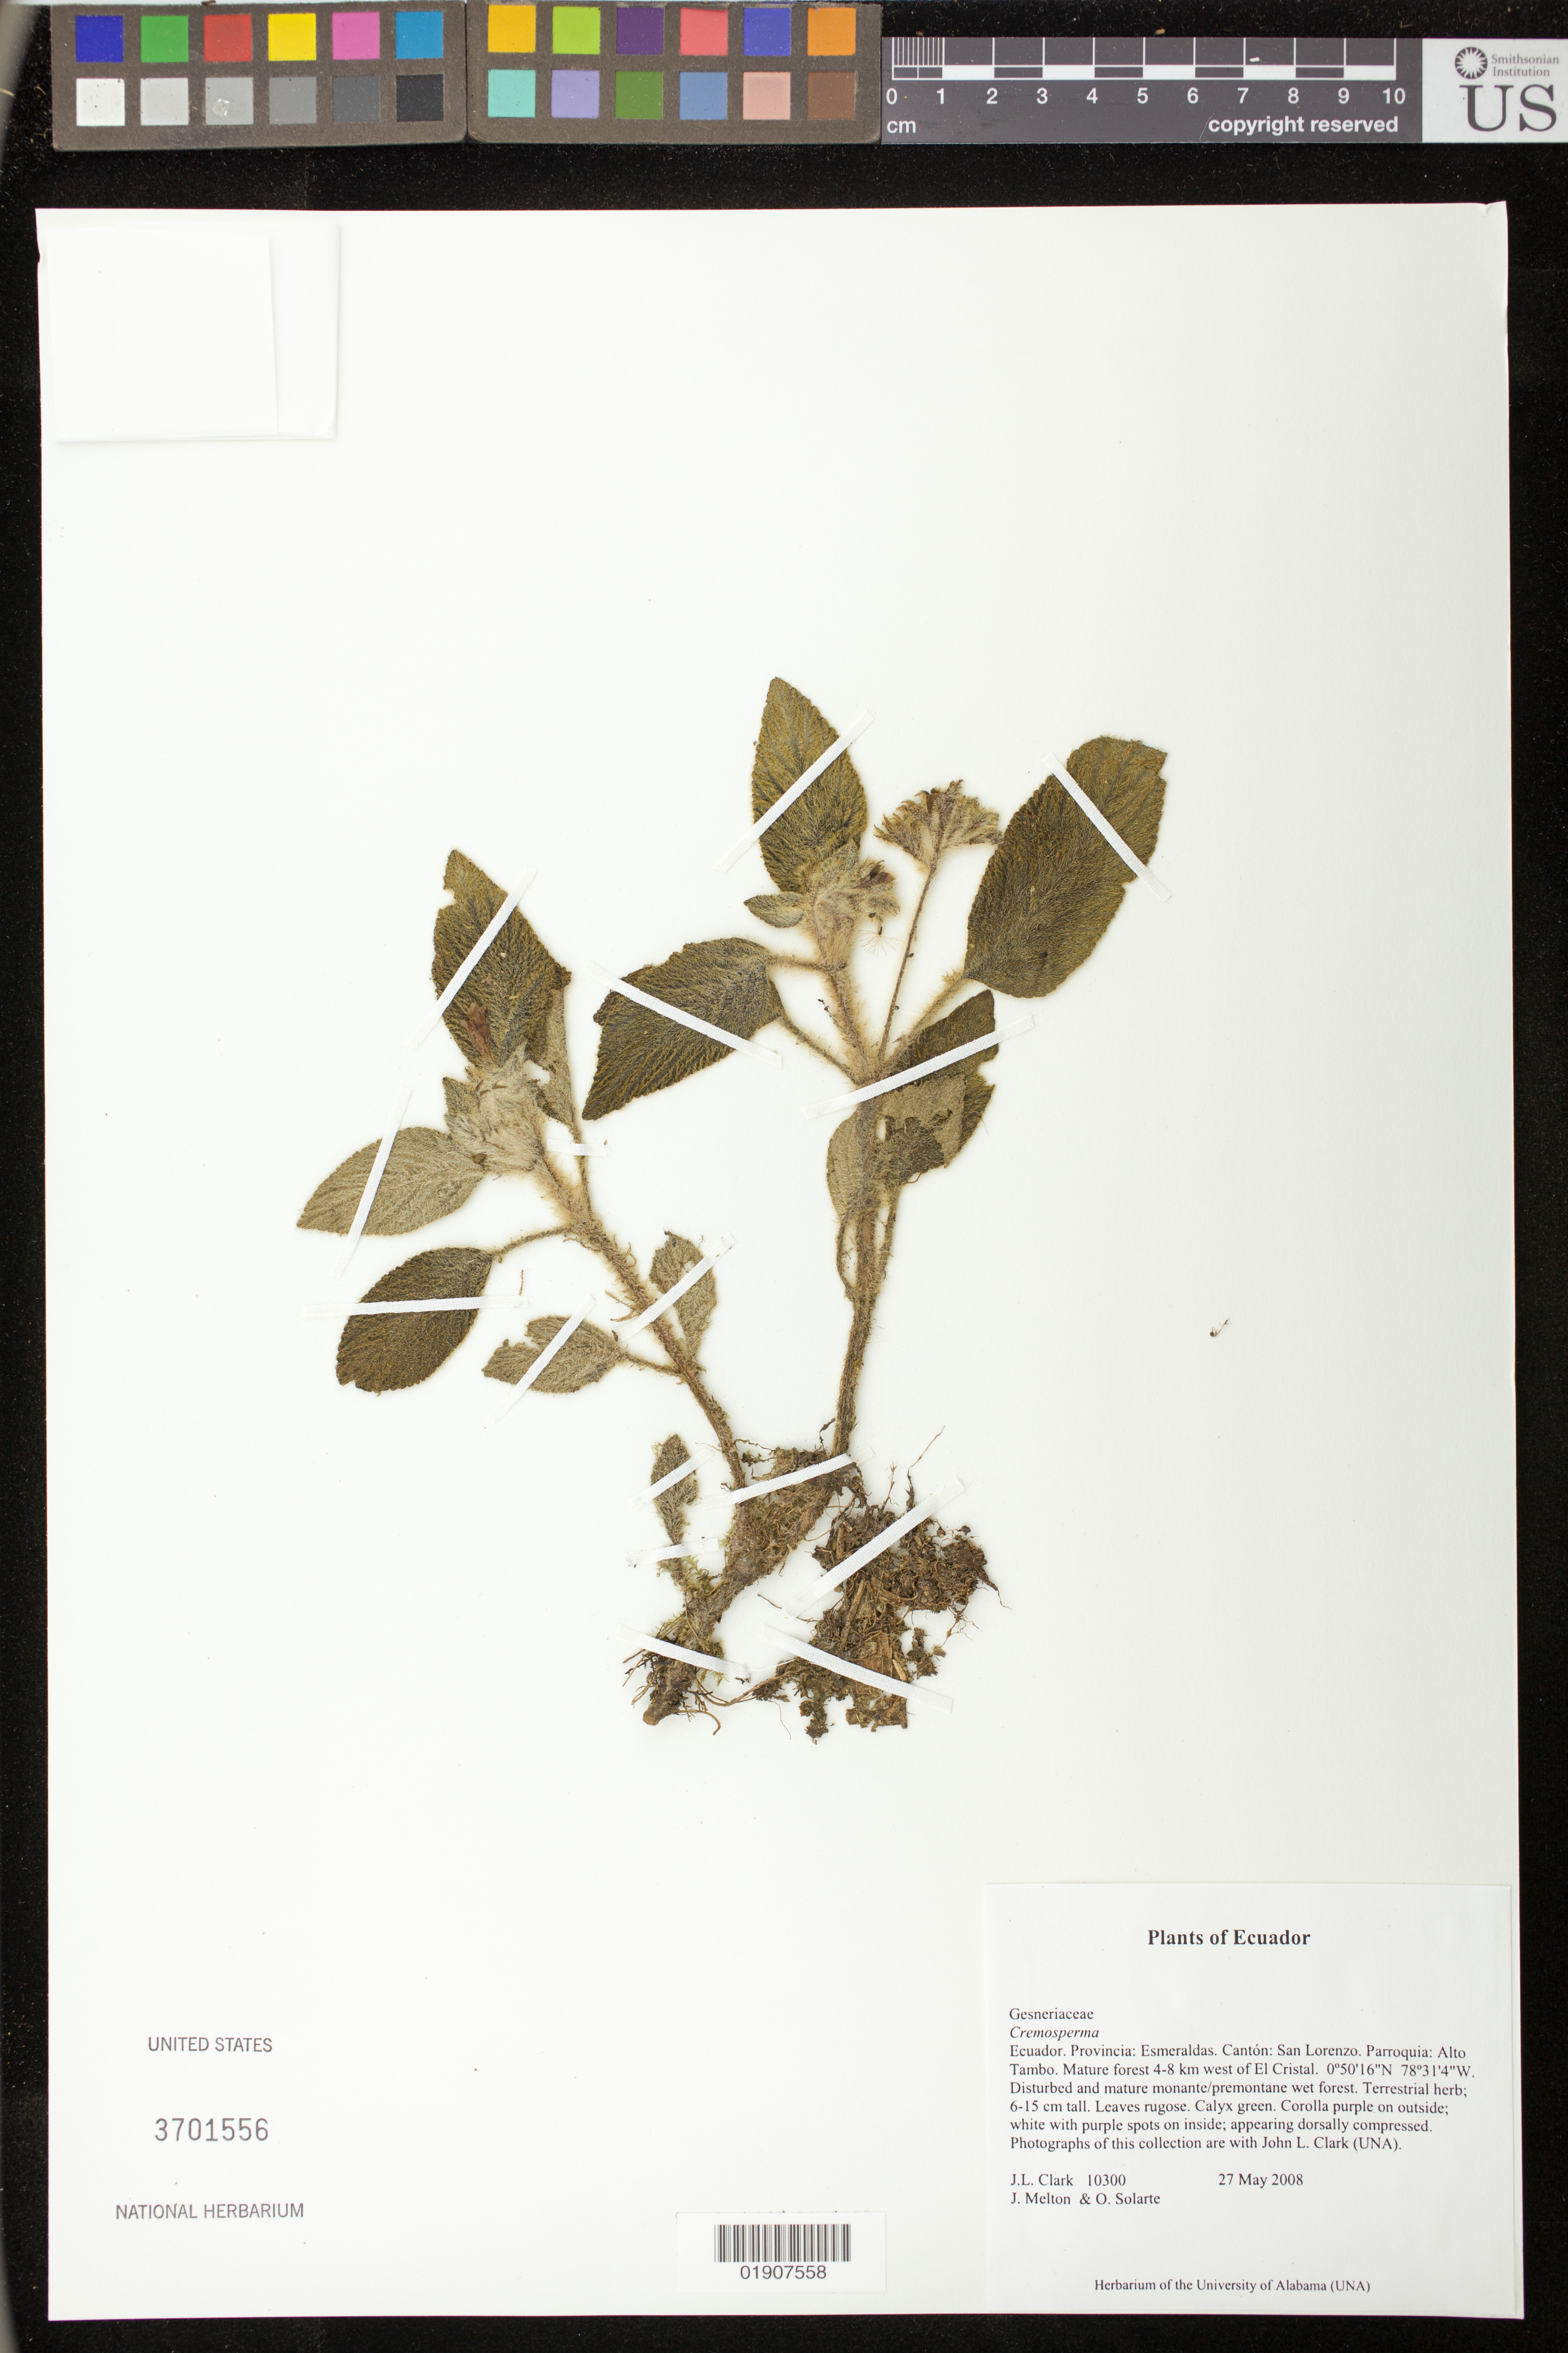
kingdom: Plantae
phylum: Tracheophyta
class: Magnoliopsida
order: Lamiales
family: Gesneriaceae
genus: Cremosperma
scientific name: Cremosperma sp.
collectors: J. L. Clark, J. Melton & O. Solarte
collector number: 10300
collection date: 2008-05-27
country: Ecuador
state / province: Esmeraldas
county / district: San Lorenzo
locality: Provincia: Esmeraldas. Cantón: San Lorenzo. Parroquia: Alto Tambo. Mature forest 4-8 km west of El Cristal.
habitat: Disturbed and mature monante/premontane wet forest.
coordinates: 0 50 16 N, 78 31 4 W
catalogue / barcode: US 3701556